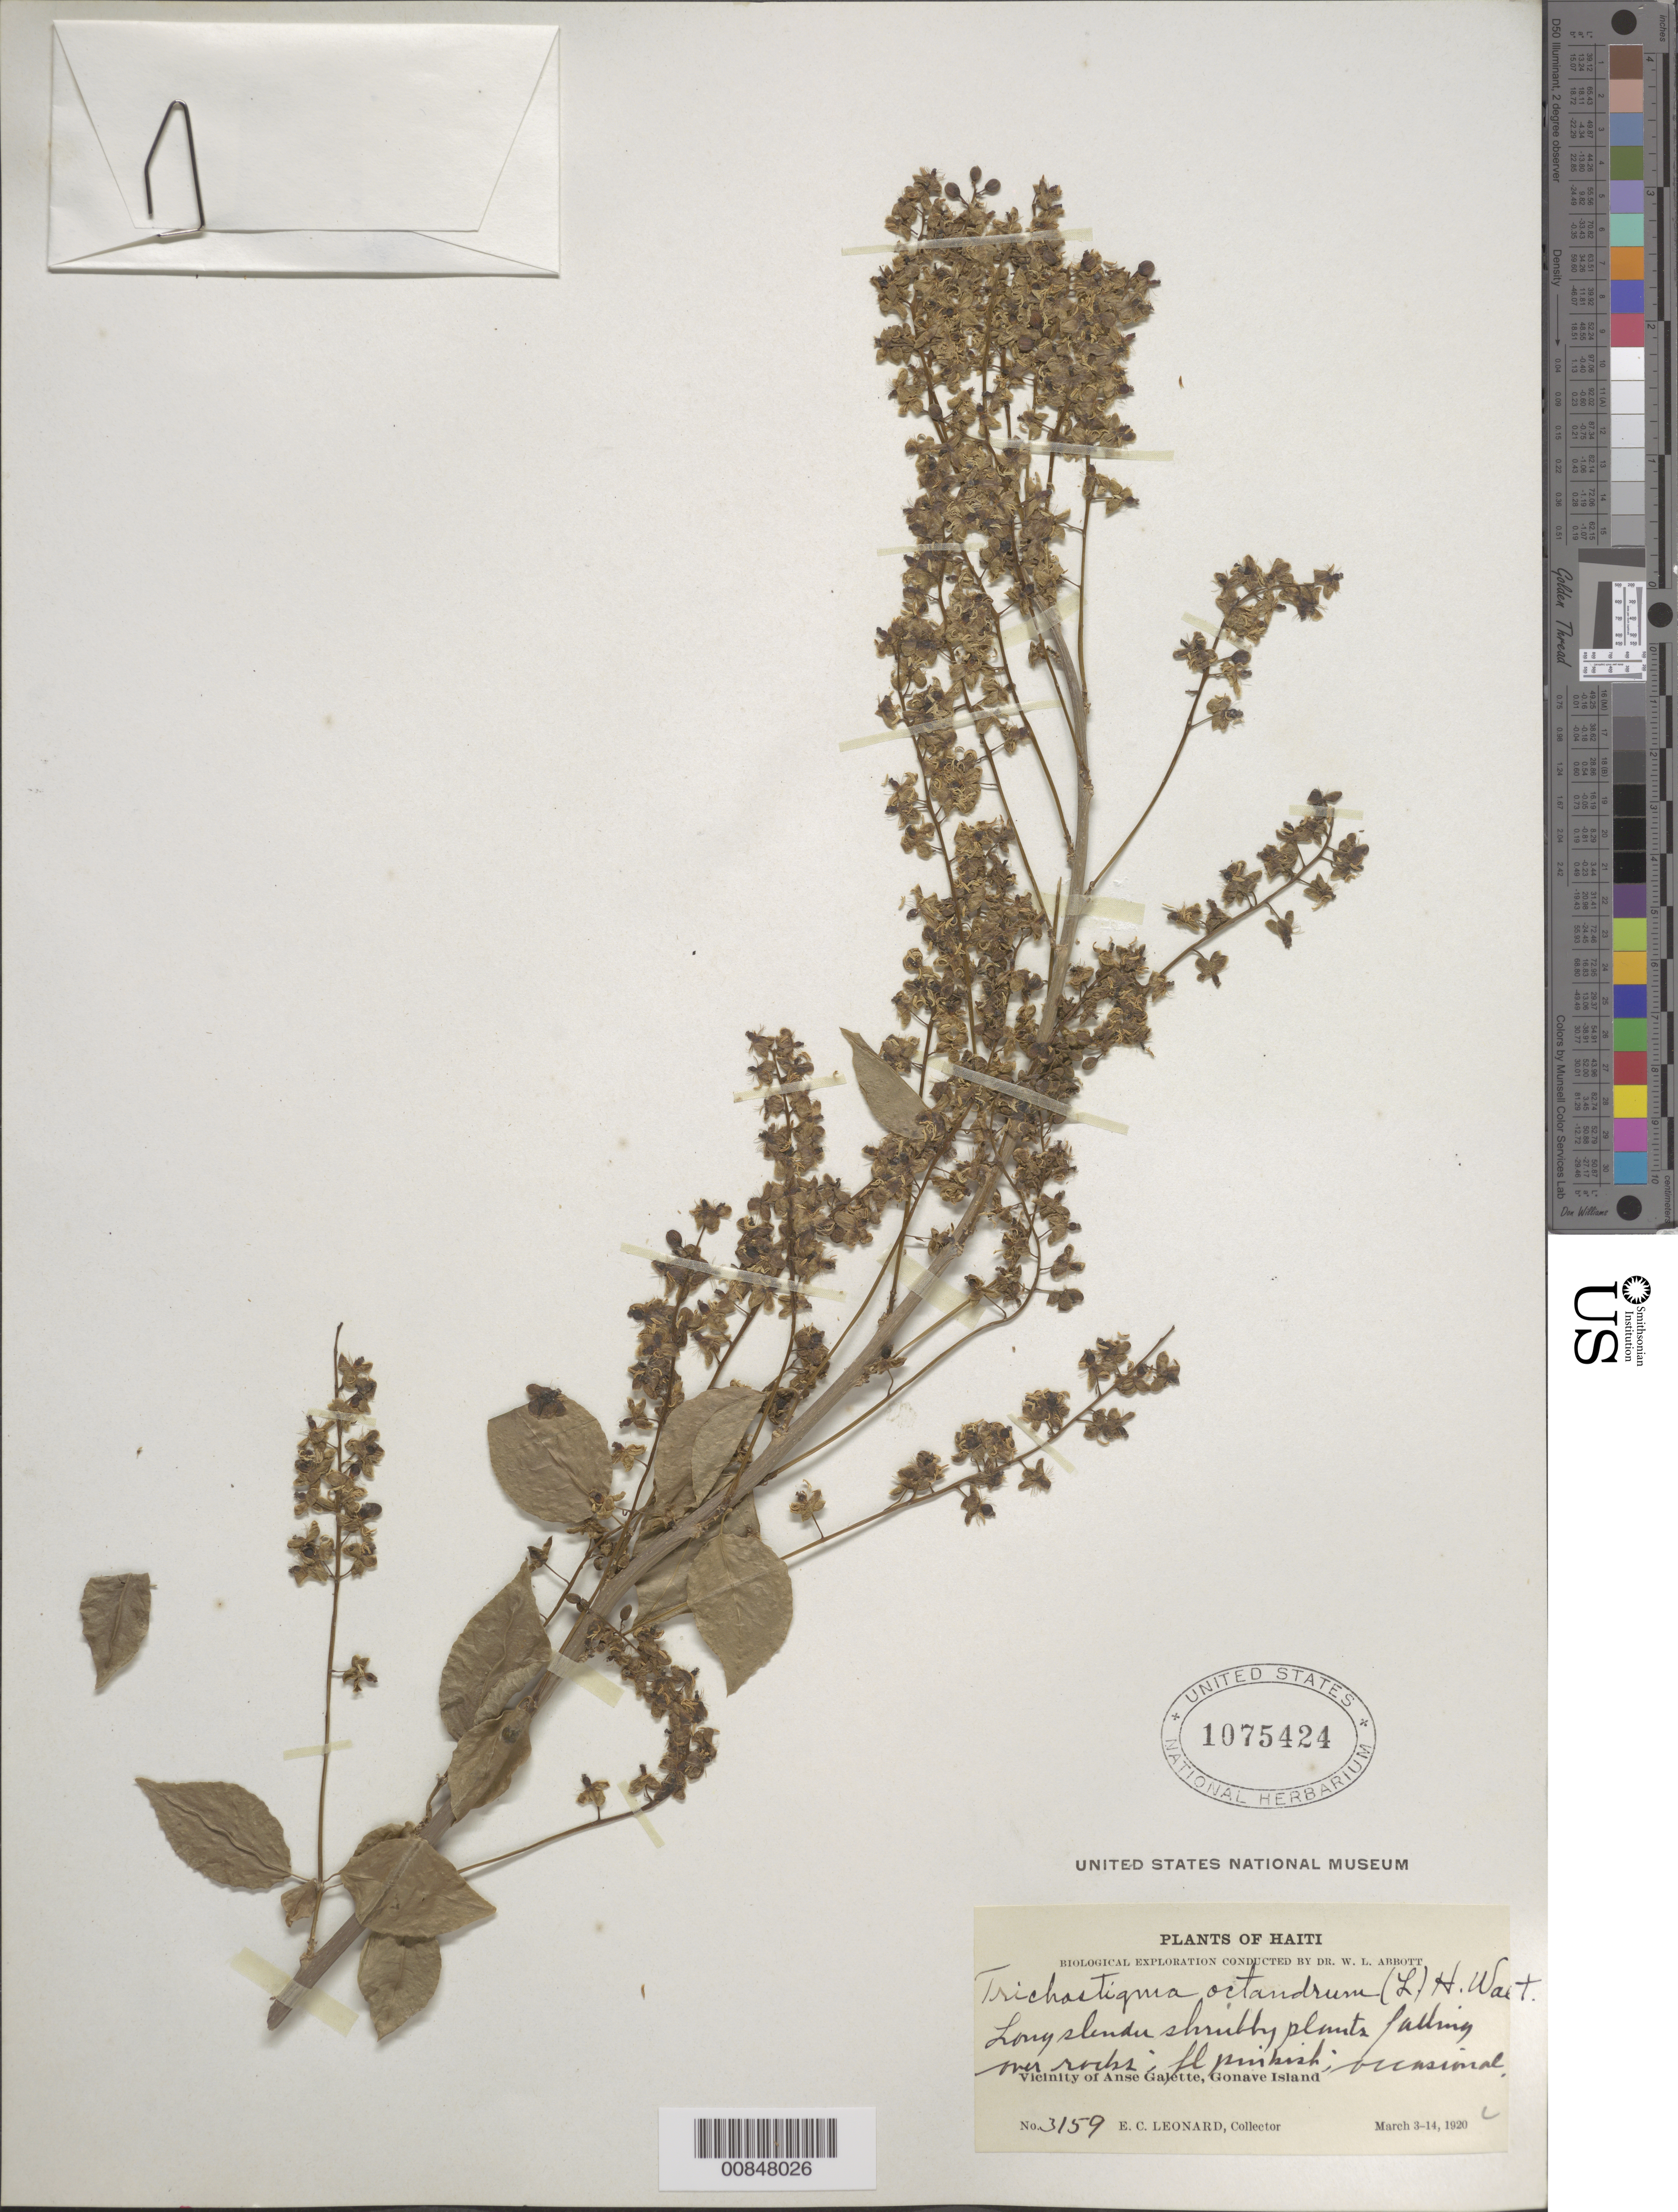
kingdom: Plantae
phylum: Tracheophyta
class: Magnoliopsida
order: Caryophyllales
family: Phytolaccaceae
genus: Trichostigma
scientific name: Trichostigma octandrum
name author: (L.) H. Walter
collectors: E. C. Leonard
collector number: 3159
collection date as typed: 03 Mar 1920 to 14 Mar 1920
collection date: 1920-03-03/1920-03-14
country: Haiti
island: Gonave I.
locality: Vicinity of Anse Galette, Gonave Island.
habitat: Falling over rocks.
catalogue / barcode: US 1075424